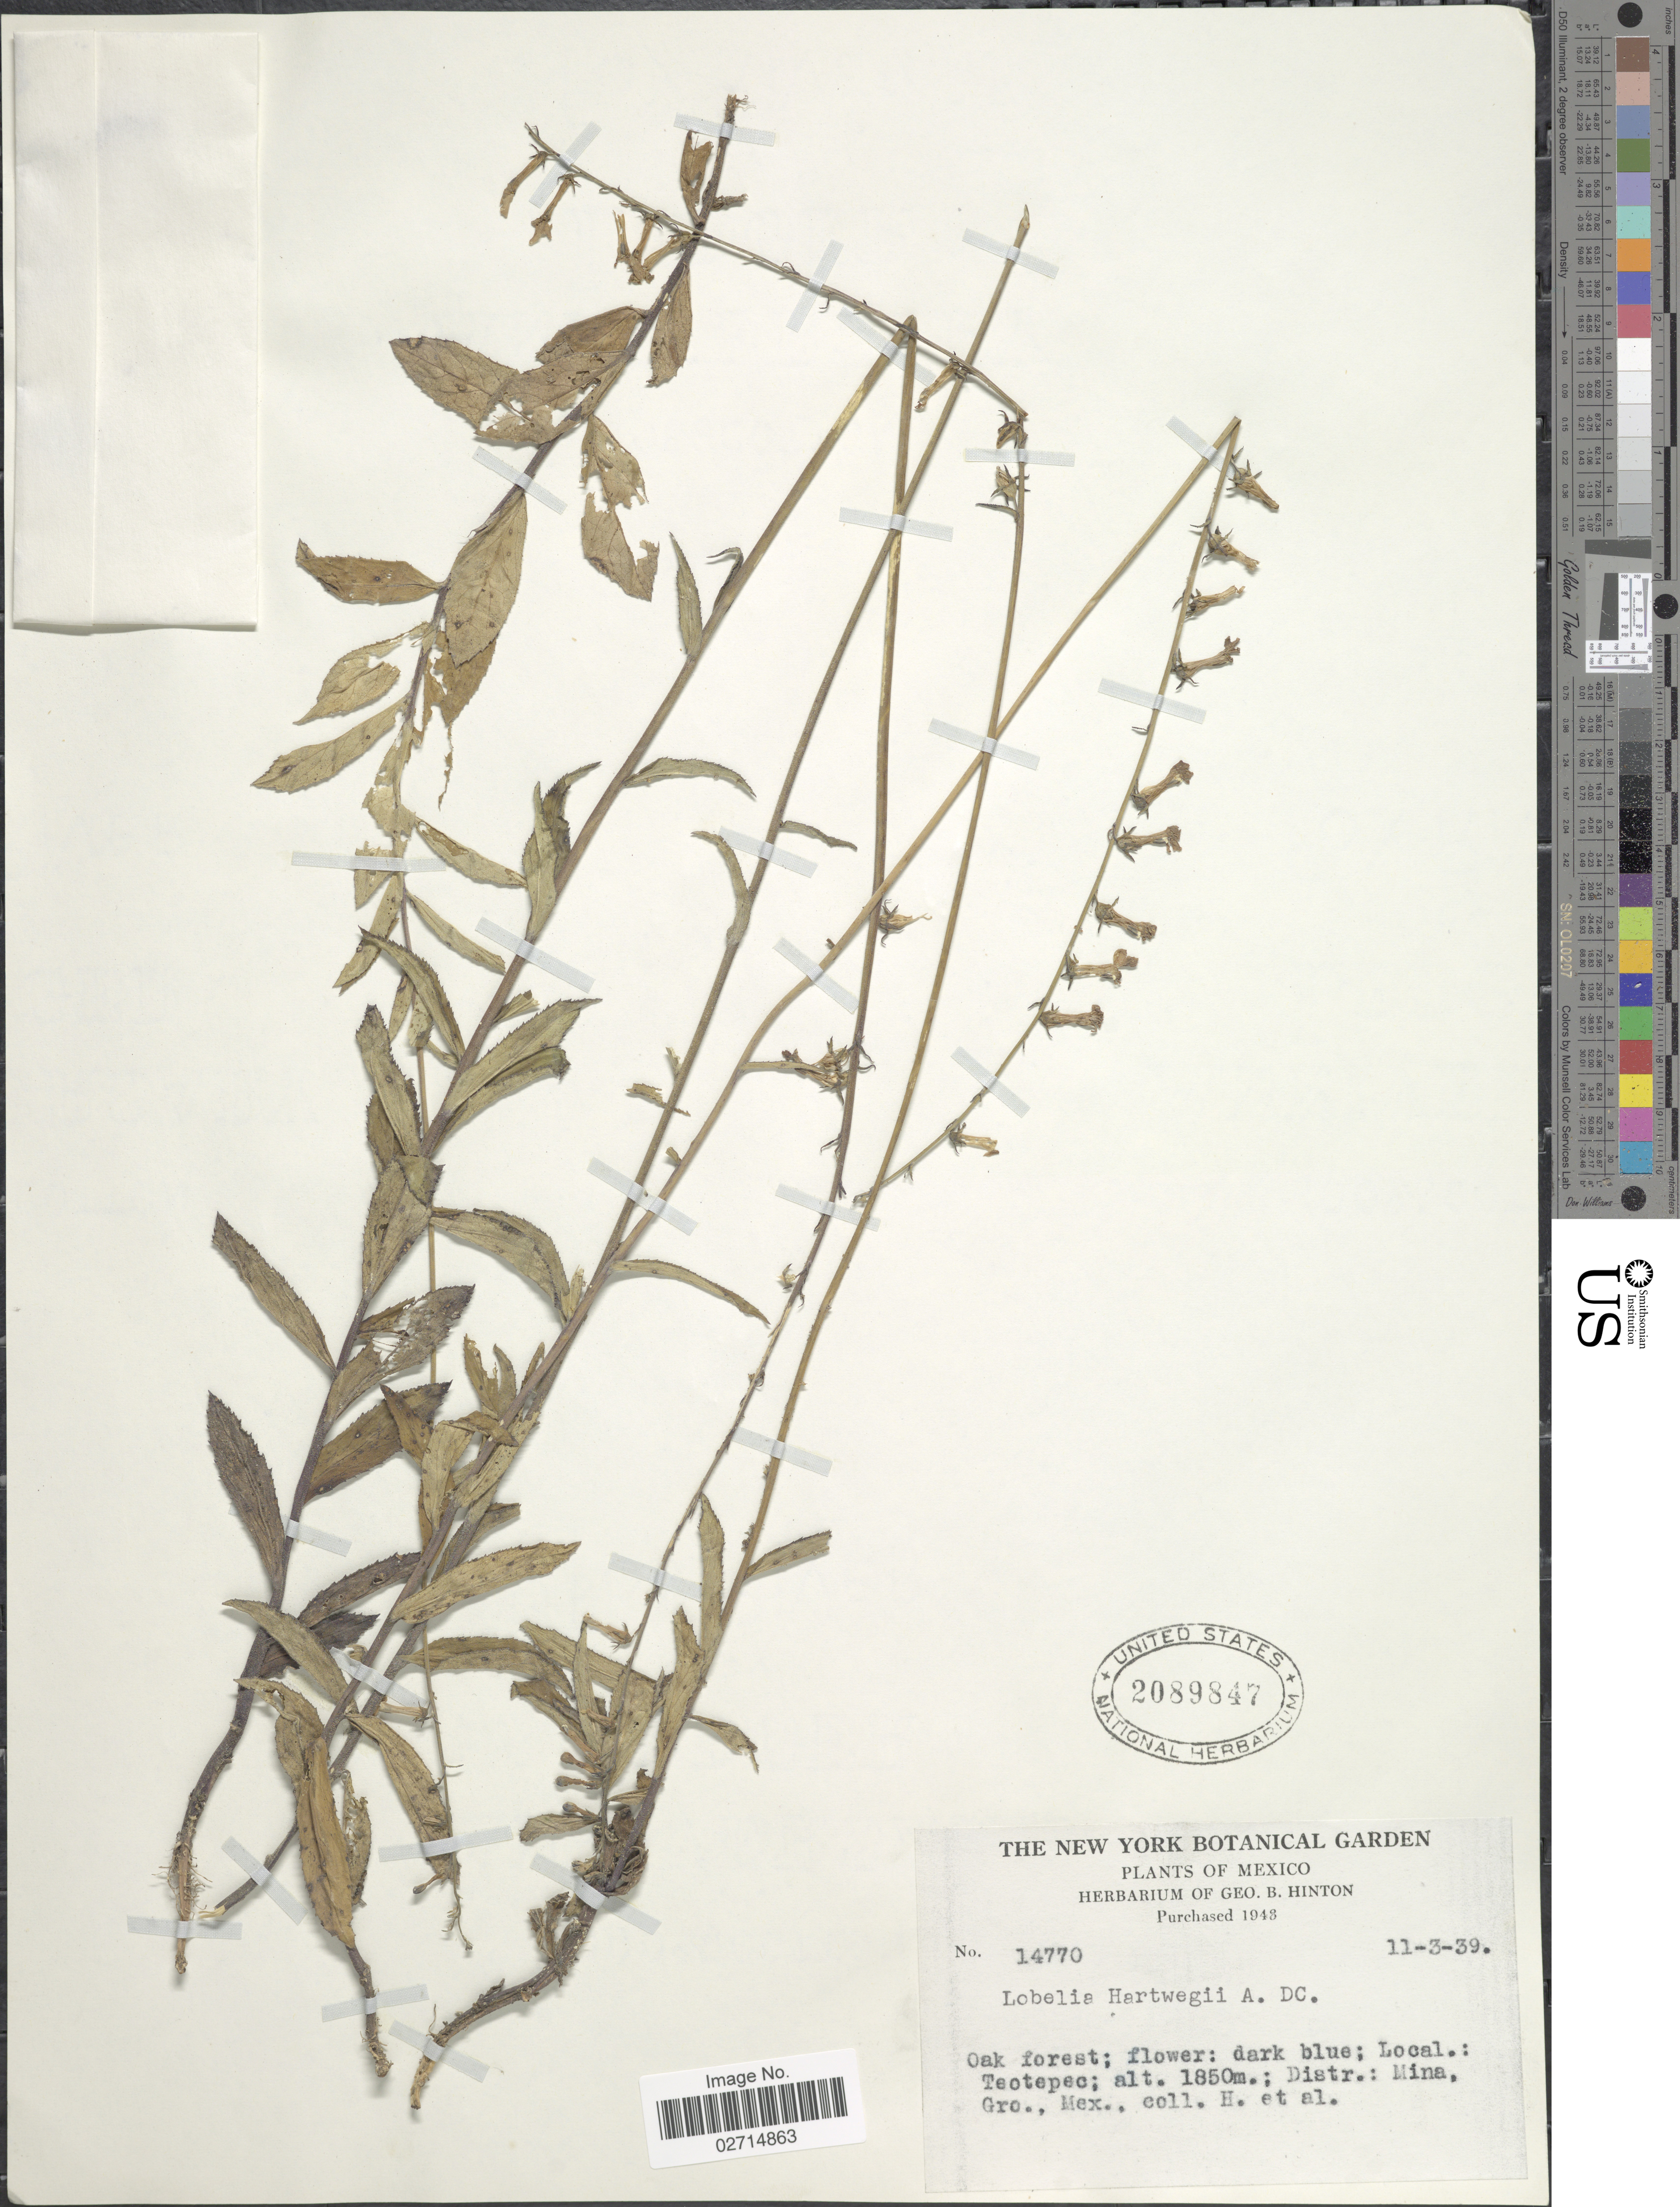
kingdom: Plantae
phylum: Tracheophyta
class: Magnoliopsida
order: Asterales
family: Campanulaceae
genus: Lobelia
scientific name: Lobelia hartwegii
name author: Benth. ex A. DC.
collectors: G. B. Hinton & et al.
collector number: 14770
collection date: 1939-03-11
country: Mexico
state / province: Guerrero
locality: Teotepec, Distr.: Mina, Gro., Mex.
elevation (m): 1850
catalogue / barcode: US 2089847